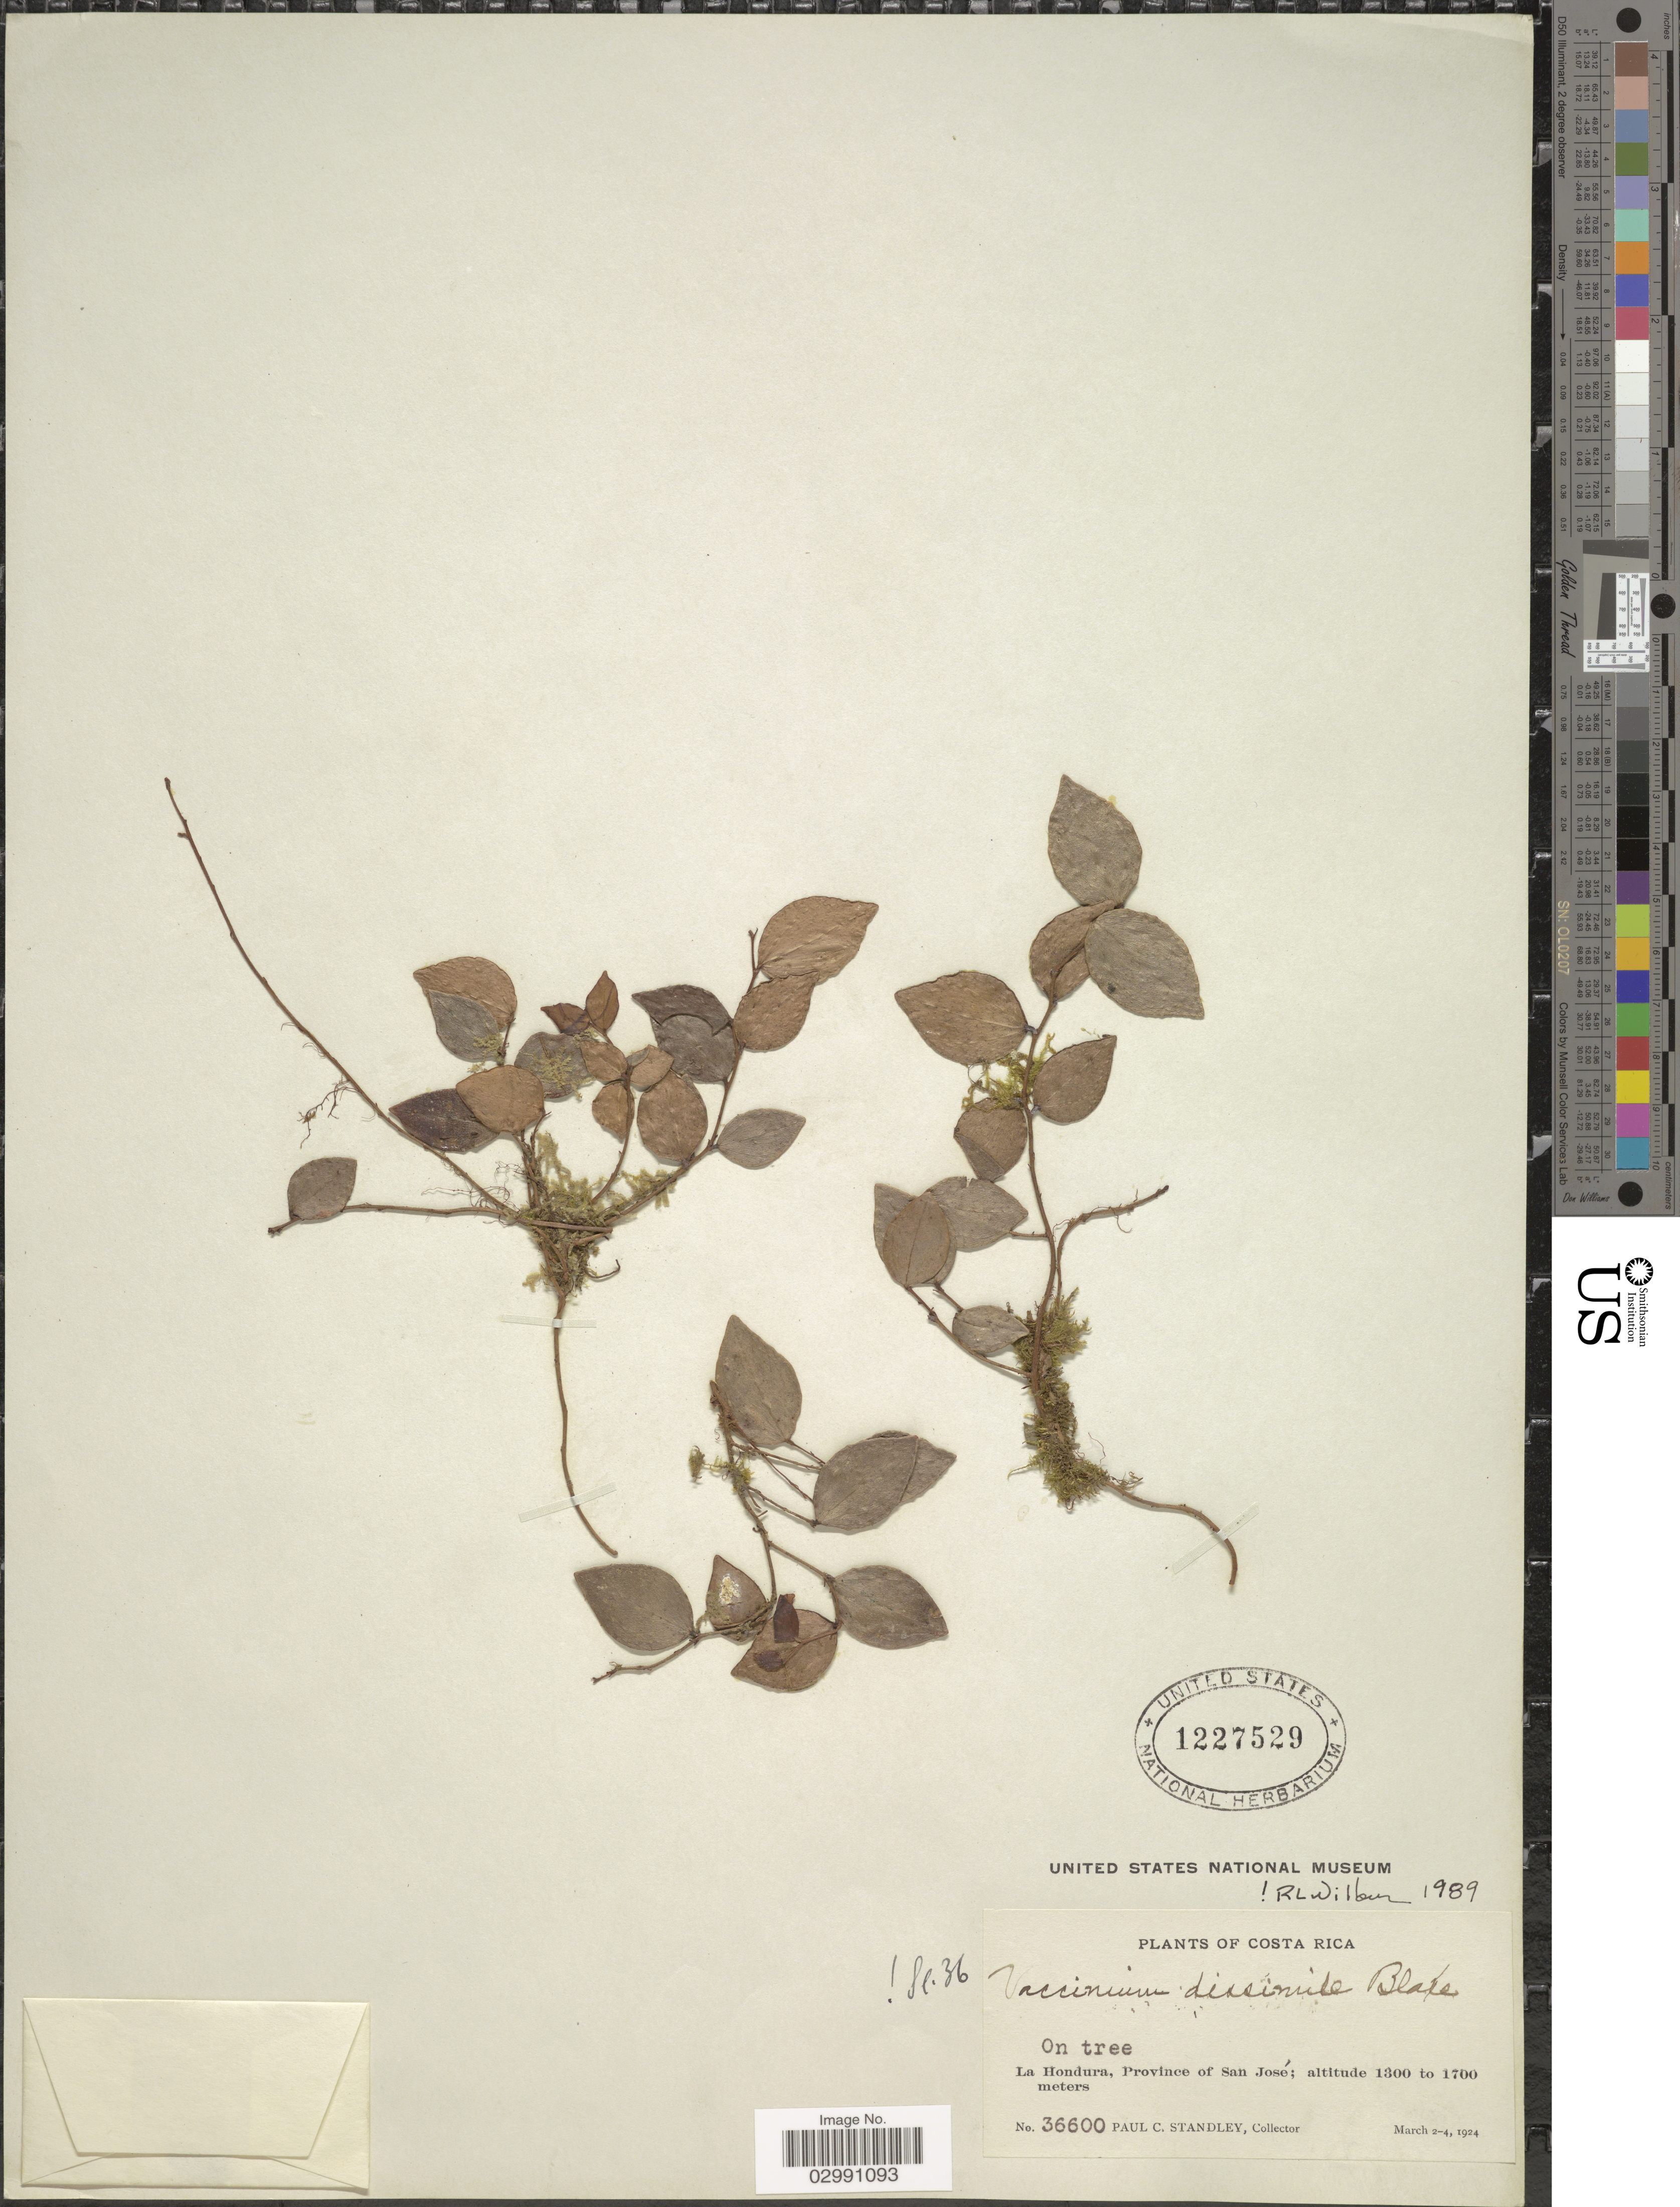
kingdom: Plantae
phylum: Tracheophyta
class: Magnoliopsida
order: Ericales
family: Ericaceae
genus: Vaccinium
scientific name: Vaccinium dissimile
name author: S.F. Blake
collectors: P. C. Standley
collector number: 36600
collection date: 1924-03-02/1924-03-04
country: Costa Rica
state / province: San José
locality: La Hondura.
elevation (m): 1300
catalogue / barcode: US 1227529